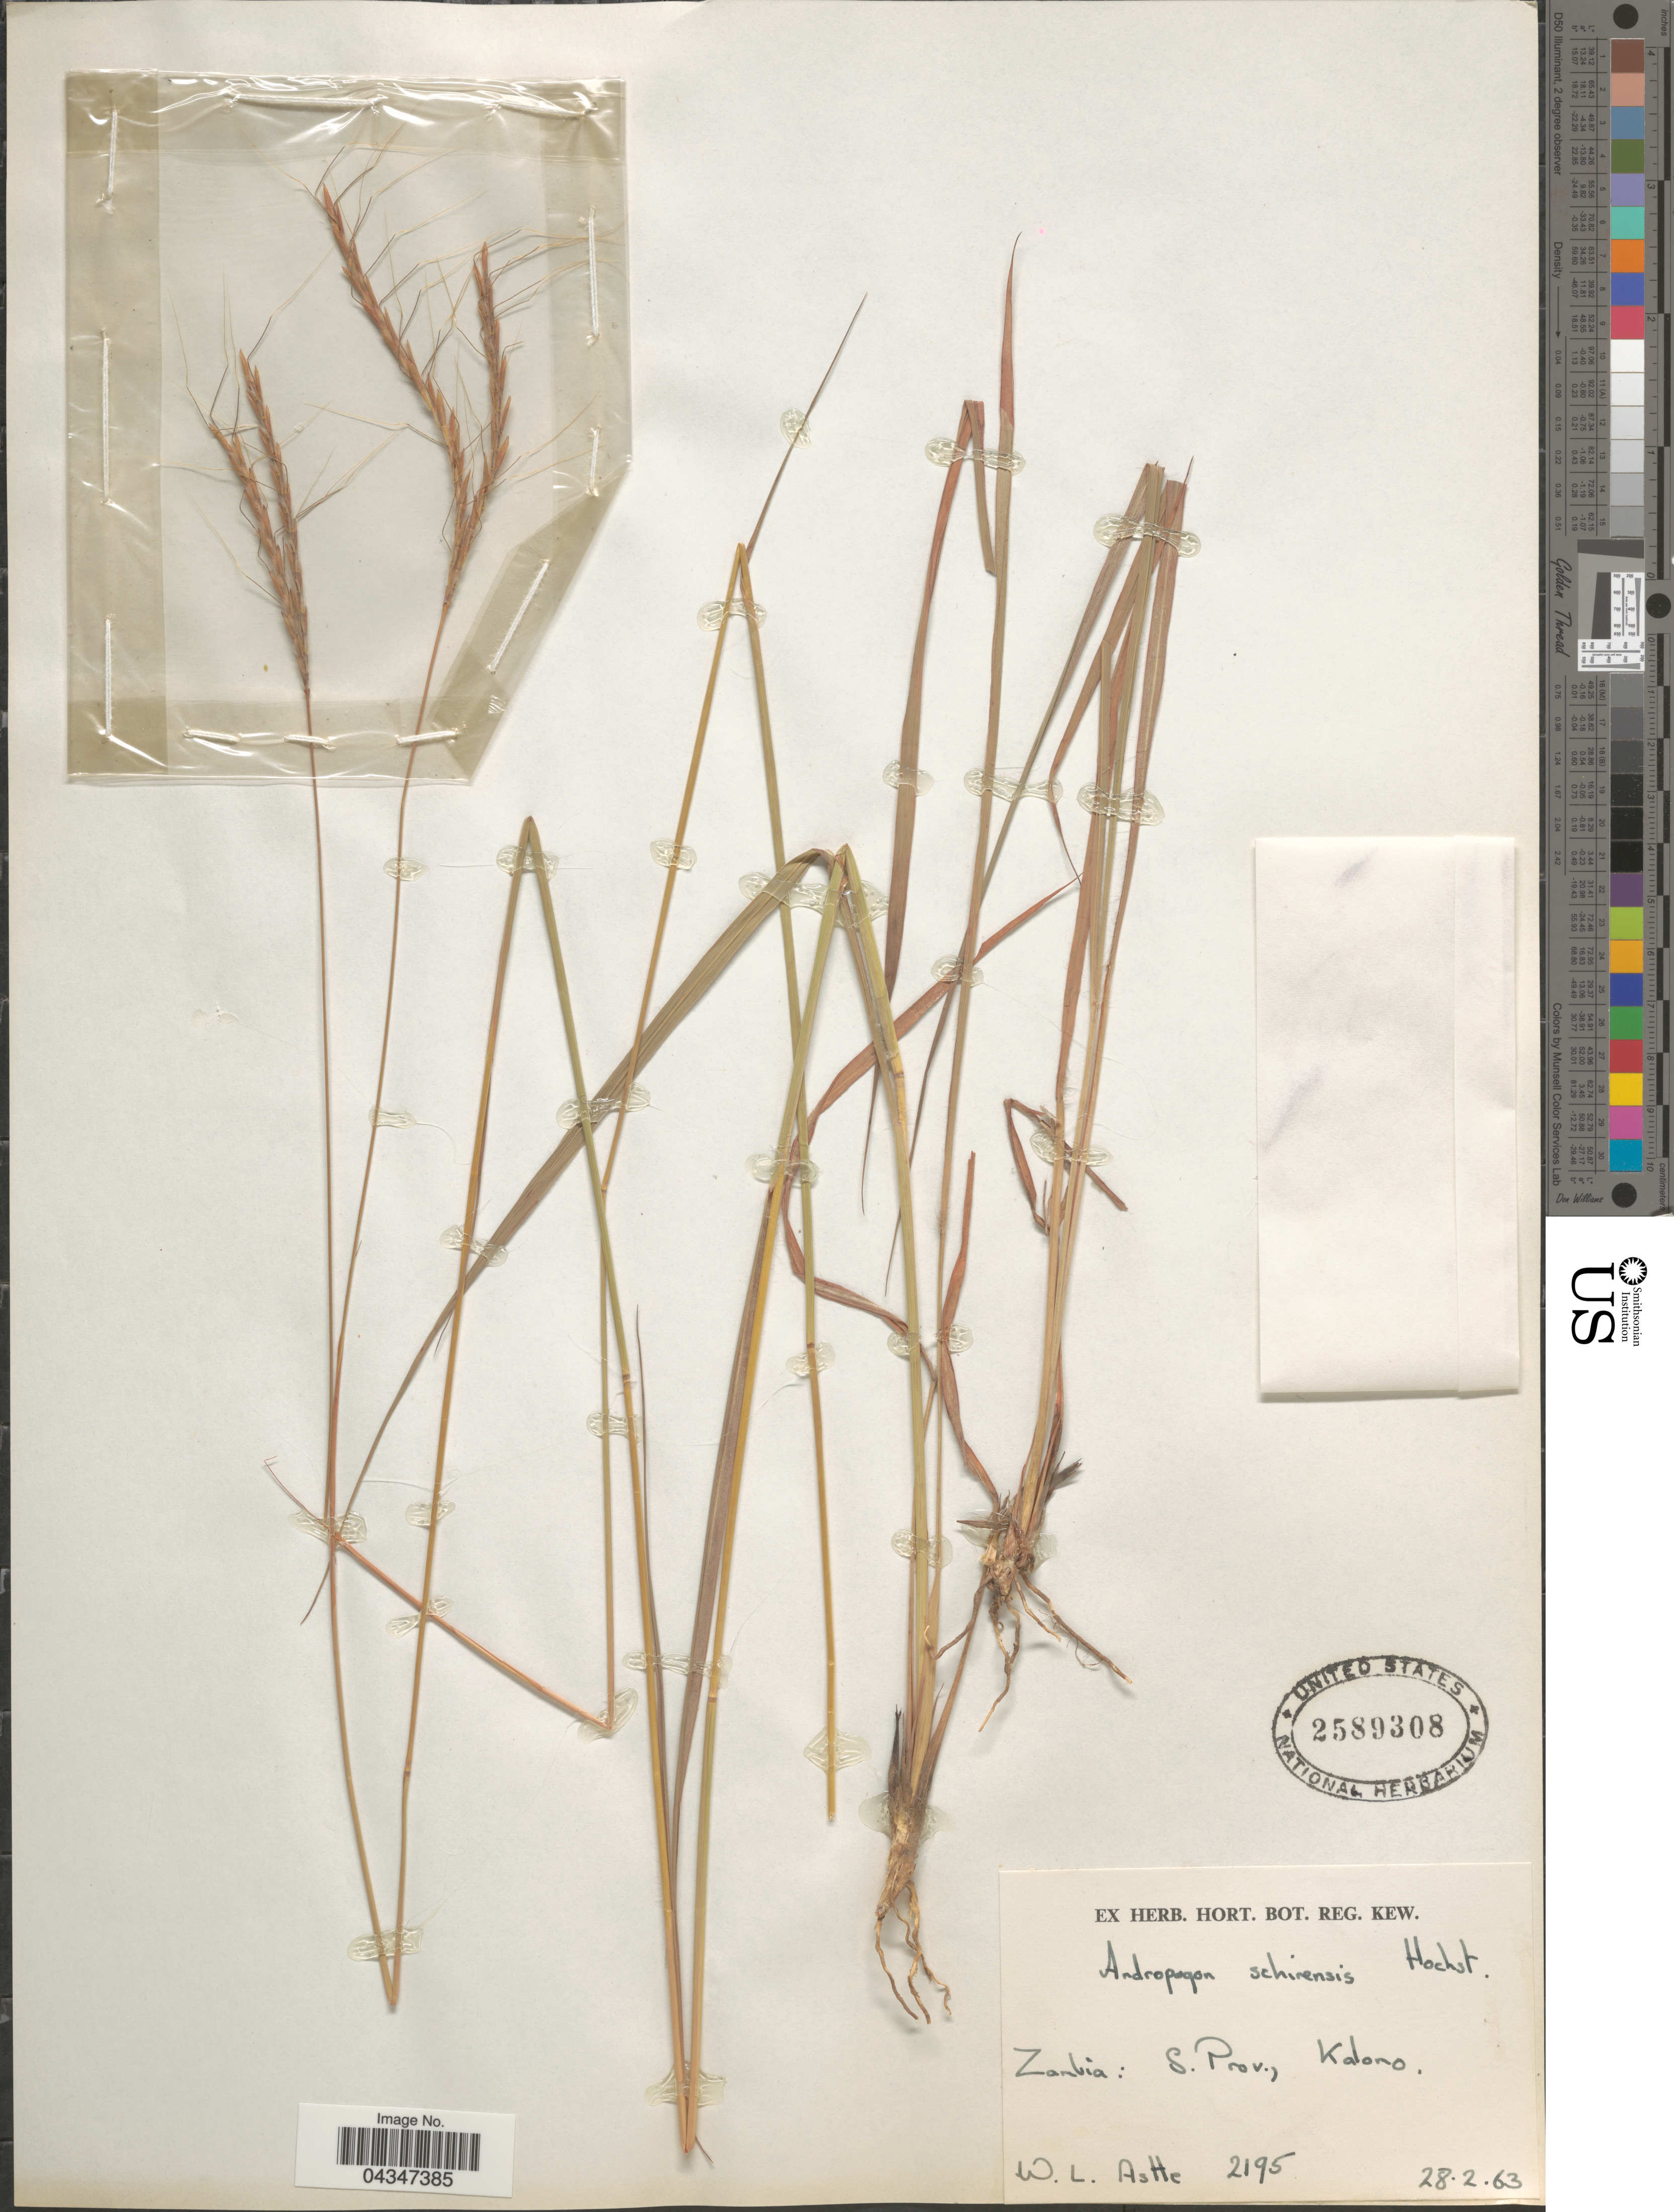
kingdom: Plantae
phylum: Tracheophyta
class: Liliopsida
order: Poales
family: Poaceae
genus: Andropogon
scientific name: Andropogon schirensis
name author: Hochst. ex A. Rich.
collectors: W. Astle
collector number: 2195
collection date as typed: Transcribed d/m/y: 28/2/63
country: Zambia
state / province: Southern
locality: Kdoro.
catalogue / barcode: US 2589308